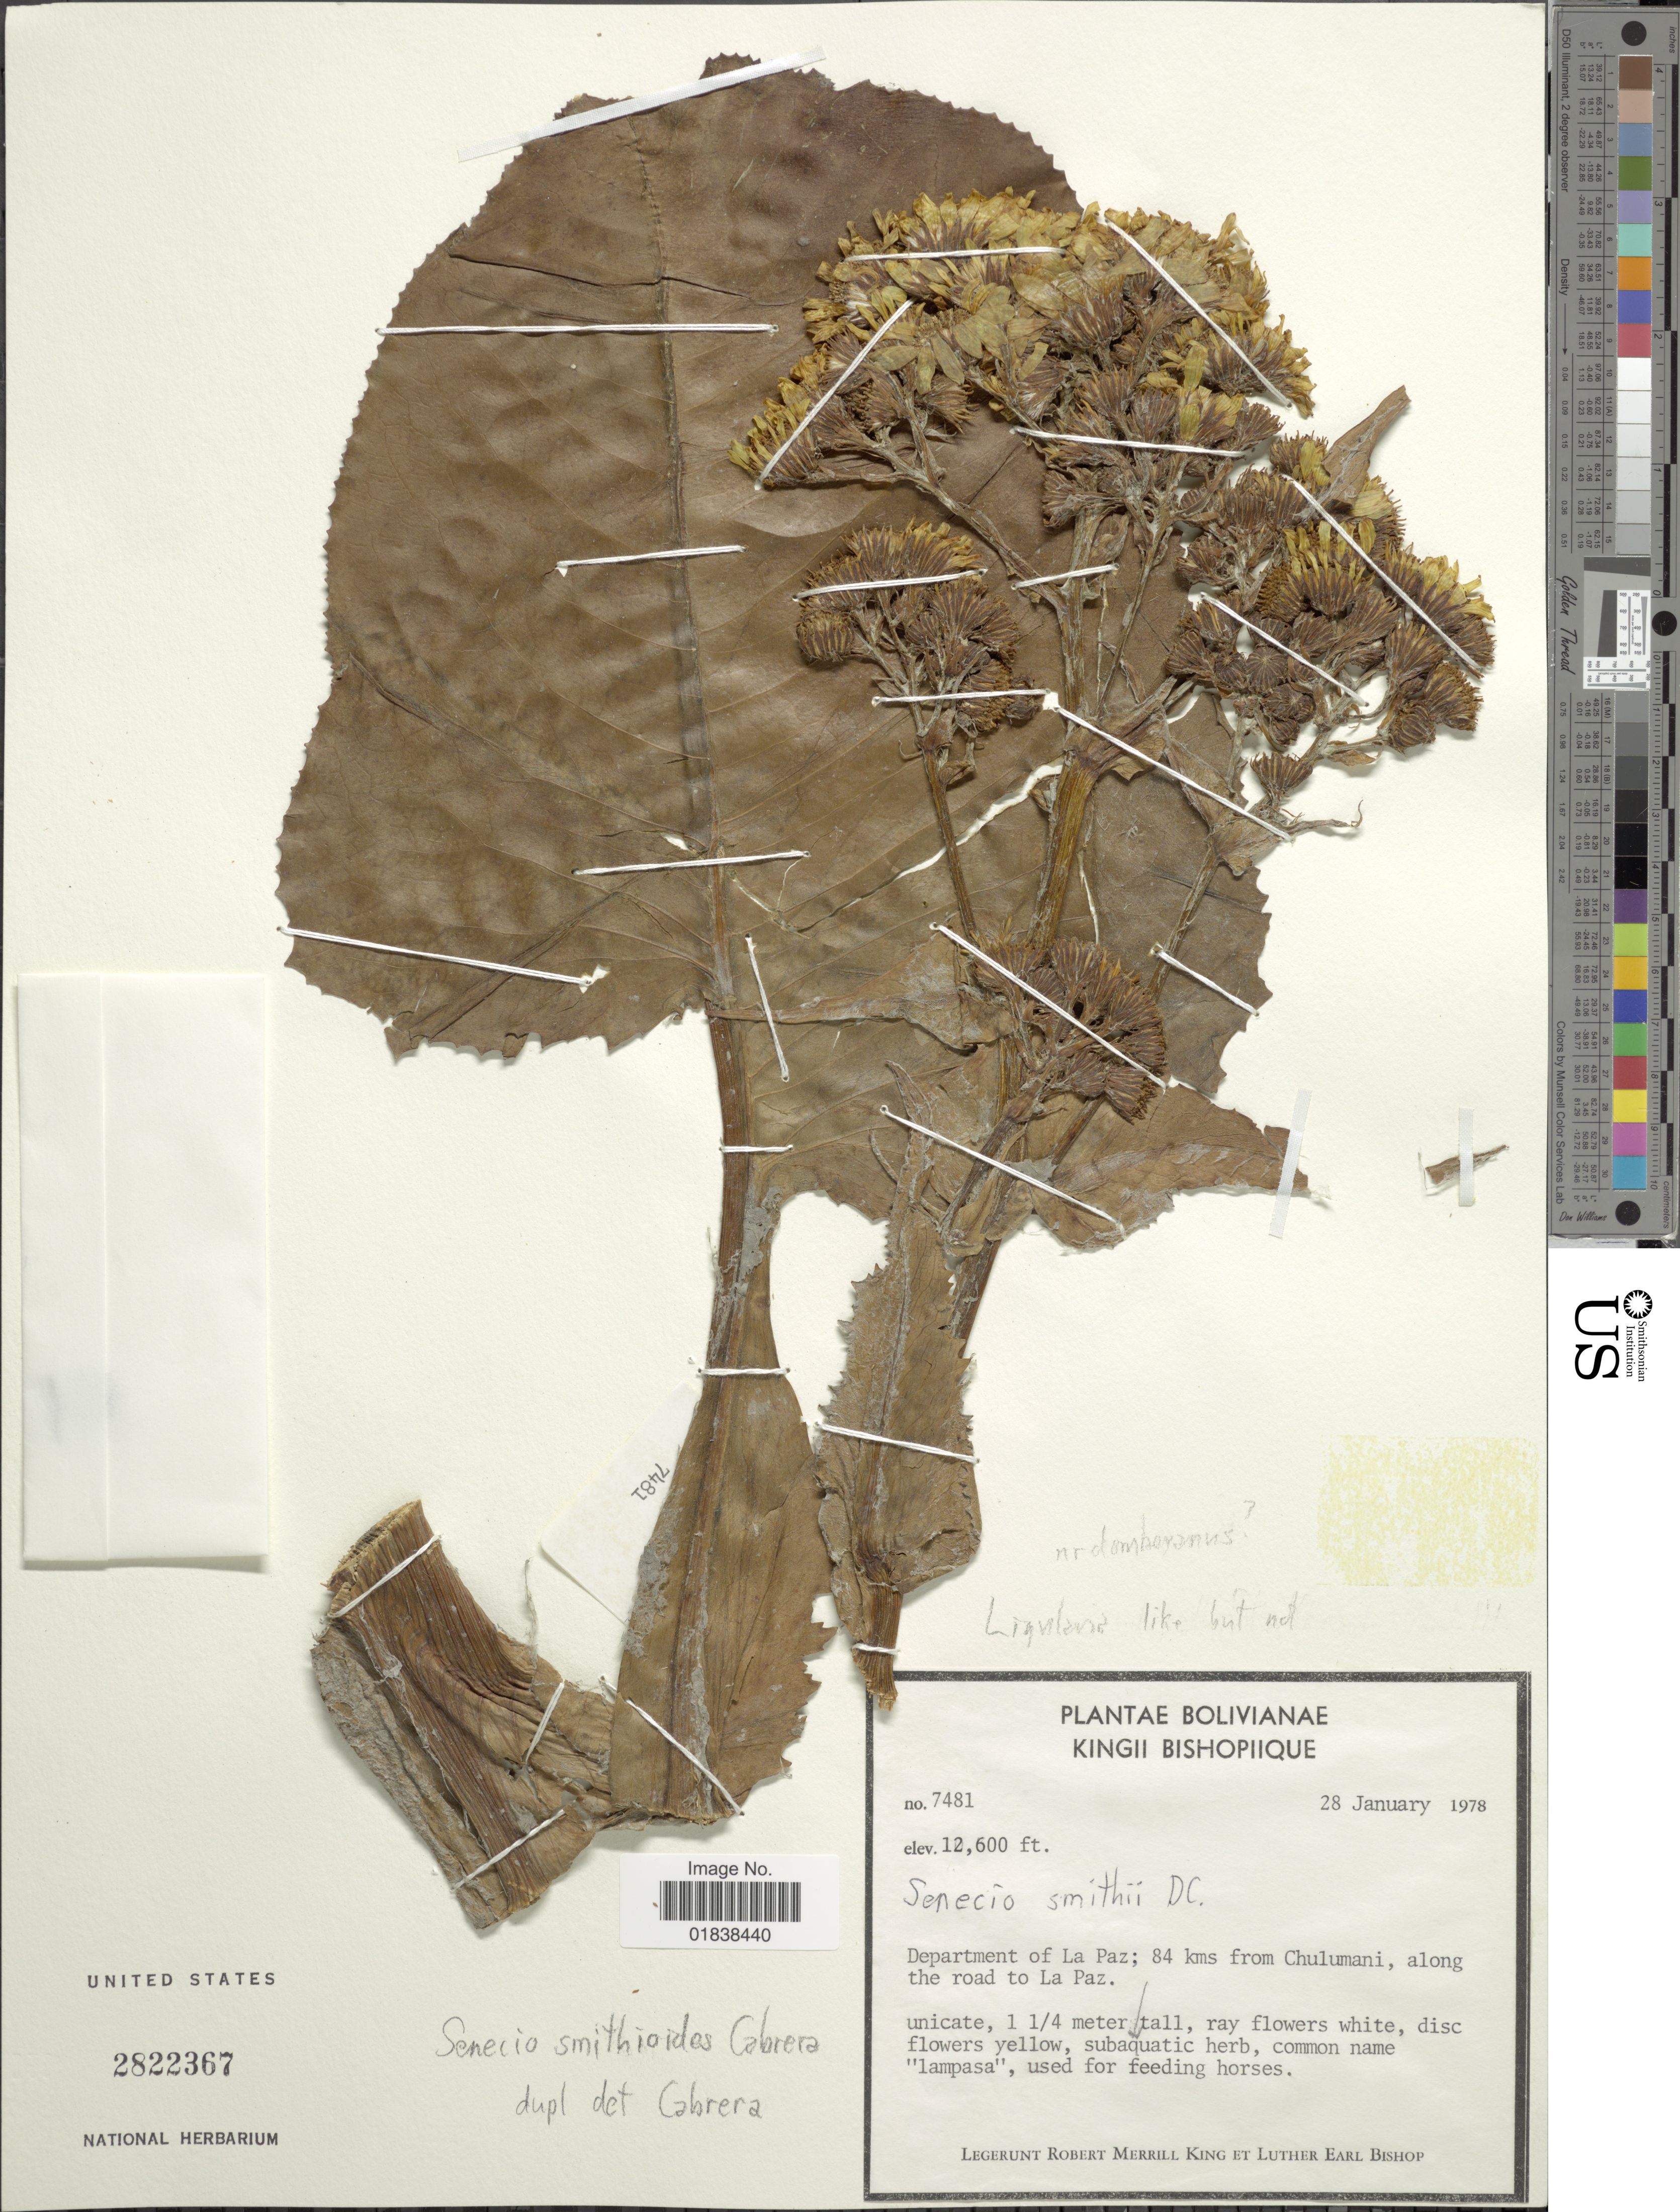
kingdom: Plantae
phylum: Tracheophyta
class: Magnoliopsida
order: Asterales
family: Asteraceae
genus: Senecio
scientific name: Senecio smithioides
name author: Cabrera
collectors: R. M. King & L. E. Bishop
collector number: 7481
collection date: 1978-01-28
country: Bolivia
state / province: La Paz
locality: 84 kms from Chulumani, along the road to La Paz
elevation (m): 3840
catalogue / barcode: US 2822367